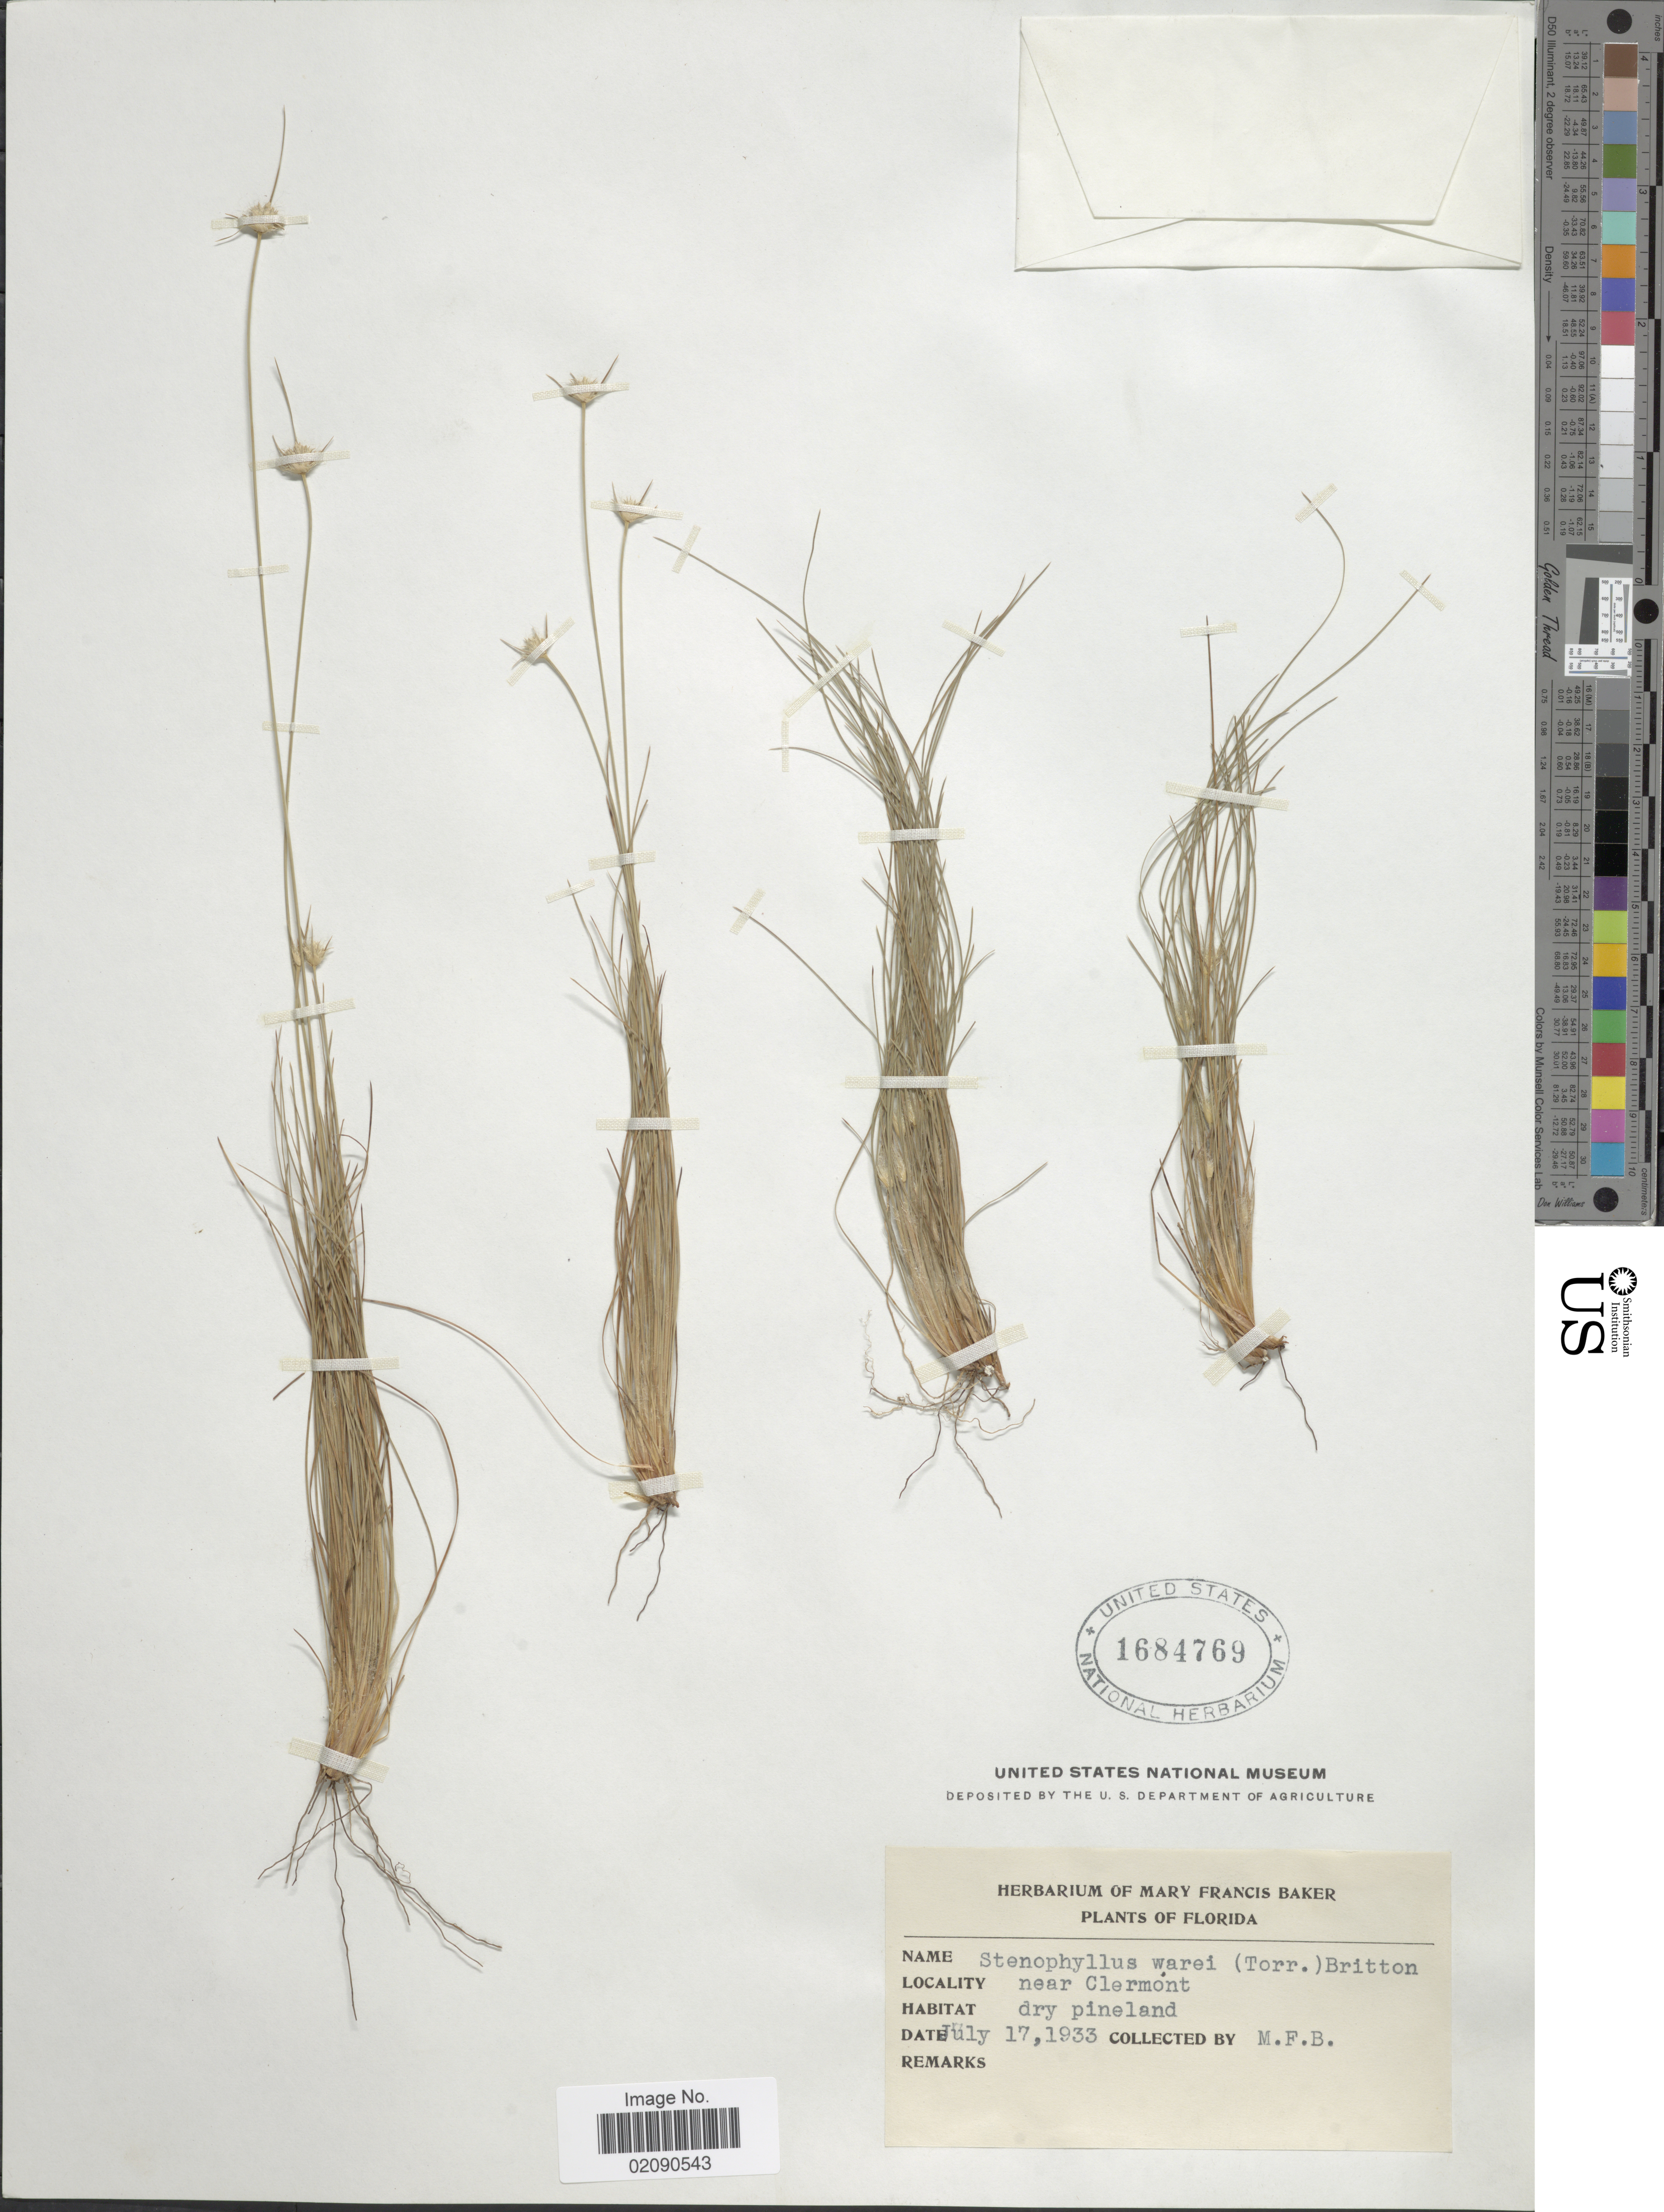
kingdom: Plantae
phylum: Tracheophyta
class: Liliopsida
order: Poales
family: Cyperaceae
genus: Bulbostylis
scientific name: Bulbostylis warei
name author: (Torr.) C.B. Clarke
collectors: M. F. Baker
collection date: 1933-07-17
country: United States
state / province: Florida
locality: Near Clermont, dry pineland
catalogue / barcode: US 1684769